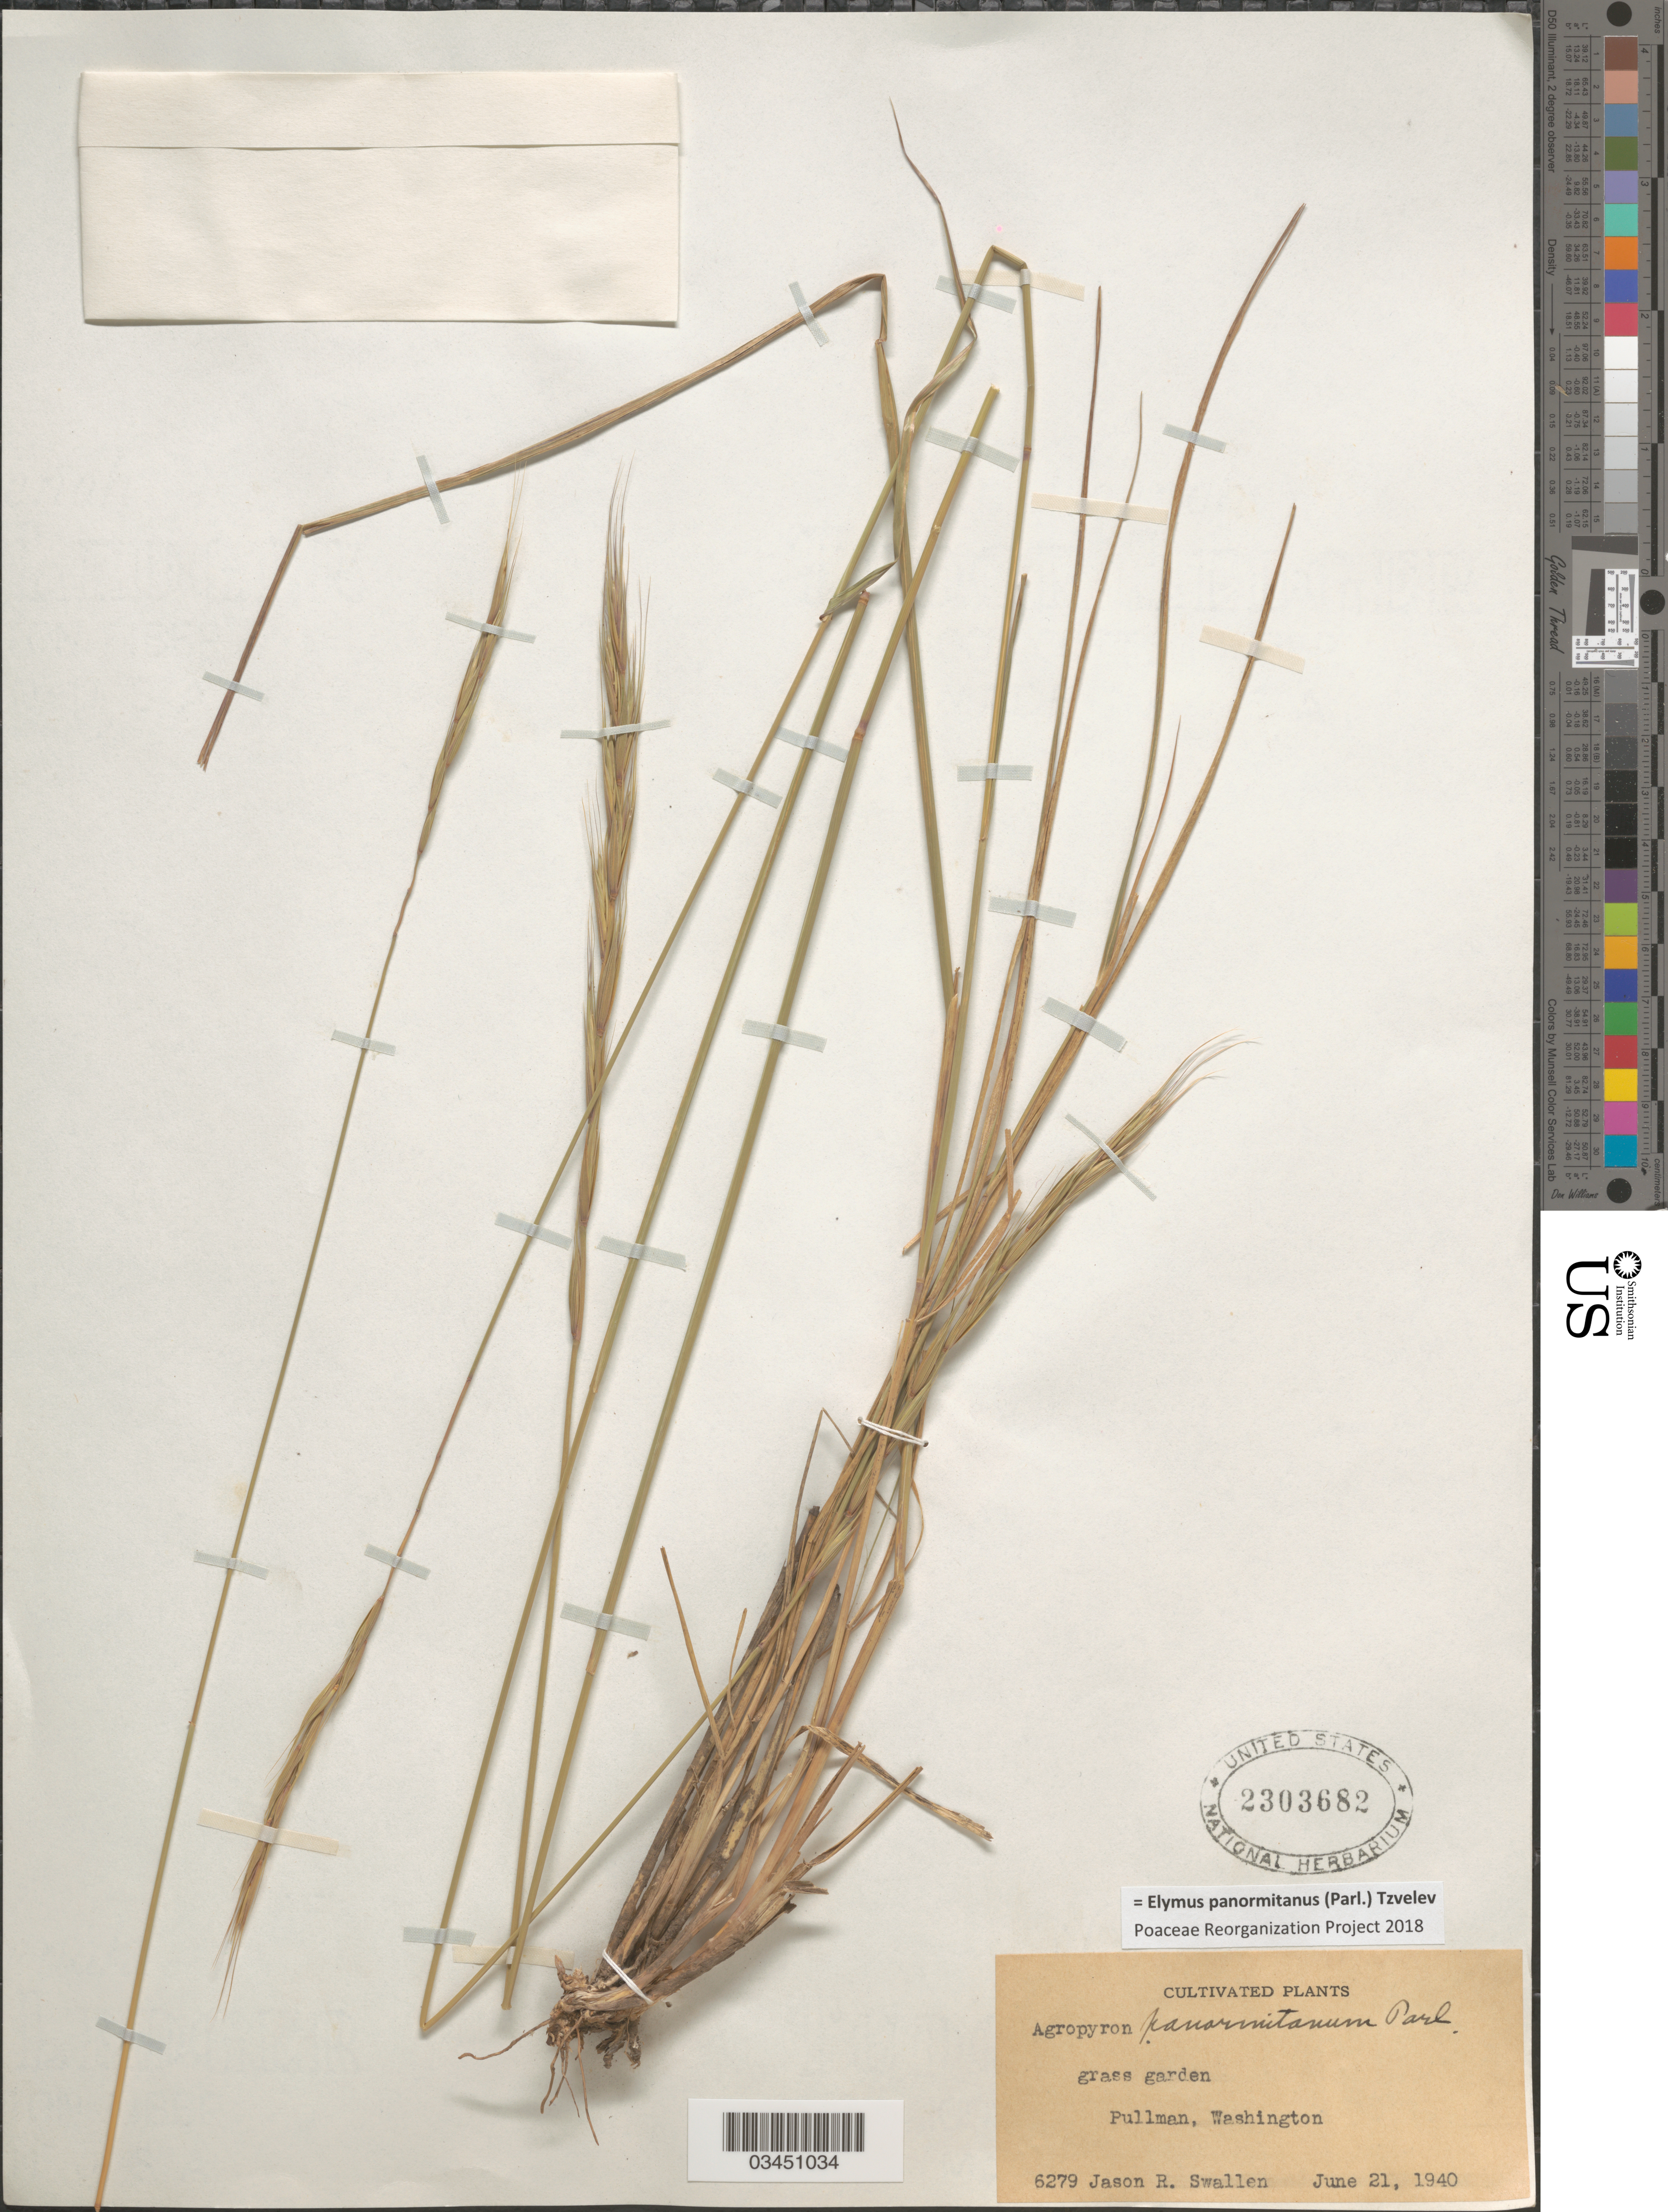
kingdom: Plantae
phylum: Tracheophyta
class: Liliopsida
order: Poales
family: Poaceae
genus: Elymus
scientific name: Elymus panormitanus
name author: (Parl.) Tzvelev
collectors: J. R. Swallen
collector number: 6279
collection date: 1940-06-21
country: United States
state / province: Washington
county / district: Whitman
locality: Grass garden; Pullman.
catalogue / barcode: US 2303682